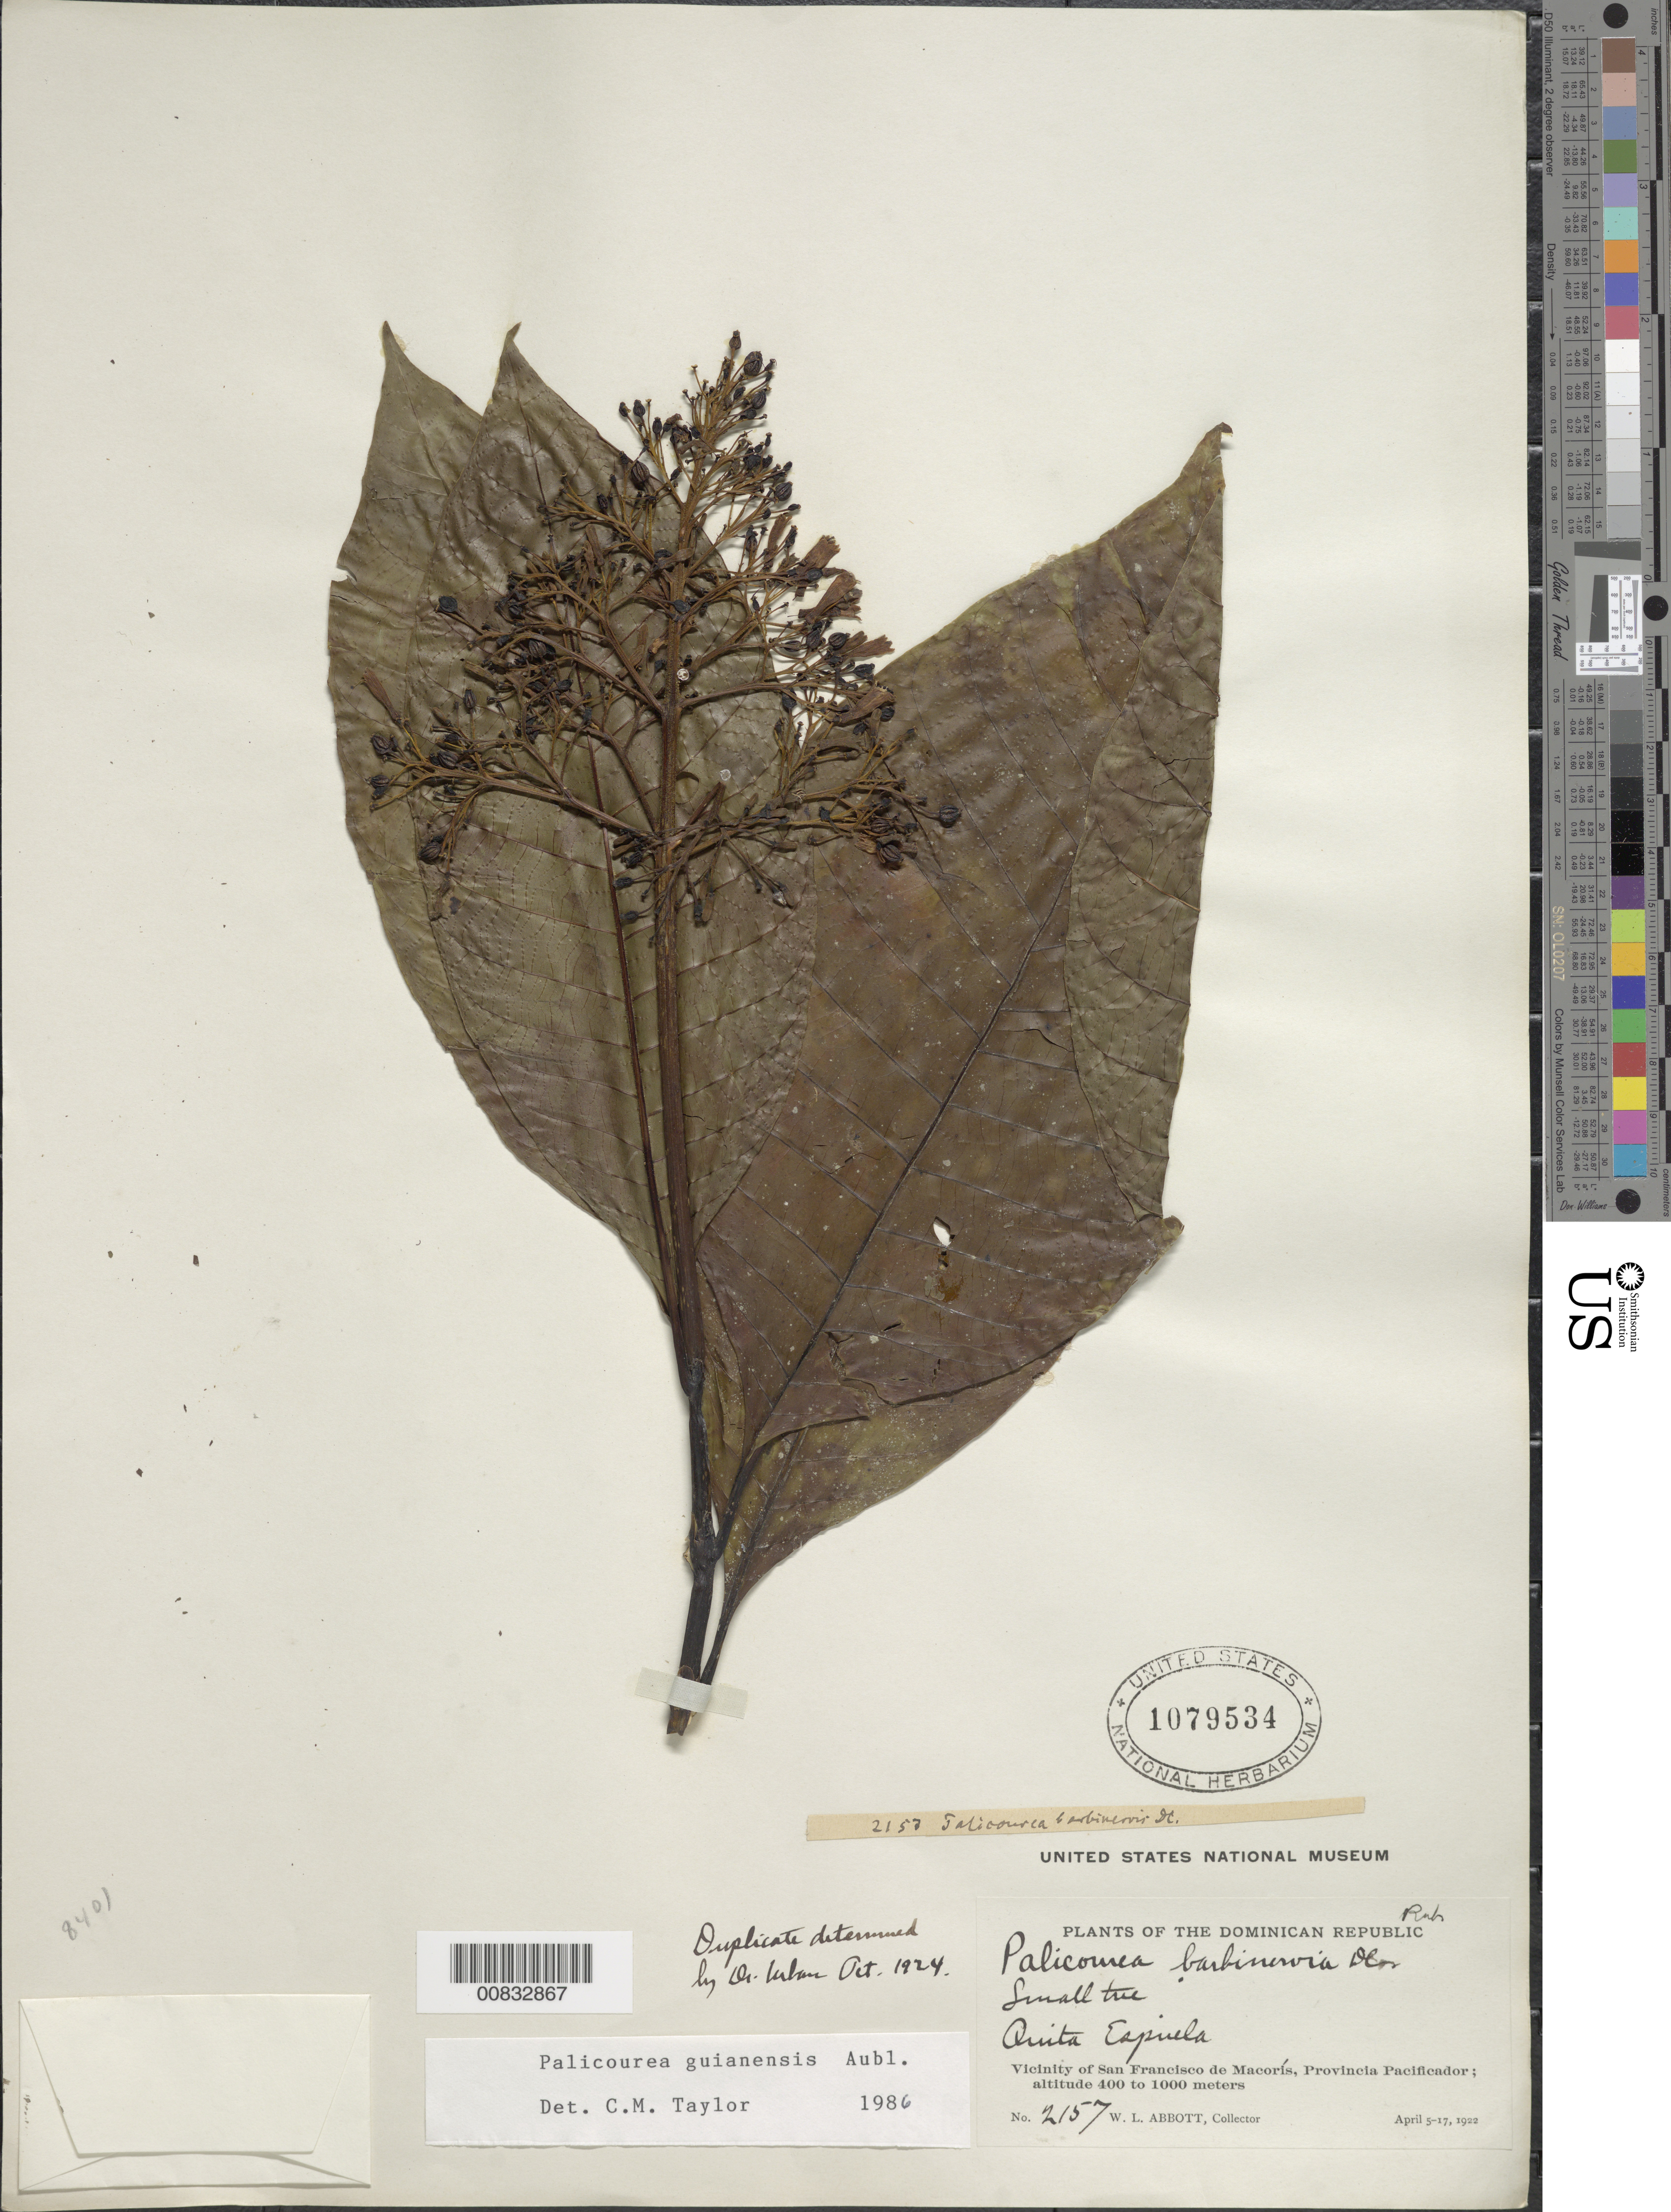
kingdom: Plantae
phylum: Tracheophyta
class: Magnoliopsida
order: Gentianales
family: Rubiaceae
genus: Palicourea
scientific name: Palicourea guianensis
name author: Aubl.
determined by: Taylor, Charlotte M.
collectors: W. L. Abbott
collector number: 2157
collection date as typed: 05 Apr 1922 to 17 Apr 1922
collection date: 1922-04-05/1922-04-17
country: Dominican Republic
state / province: Duarte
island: Hispaniola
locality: Vicinity of San Francisco de Macorís, Quita Espuela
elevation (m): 400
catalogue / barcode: US 1079534